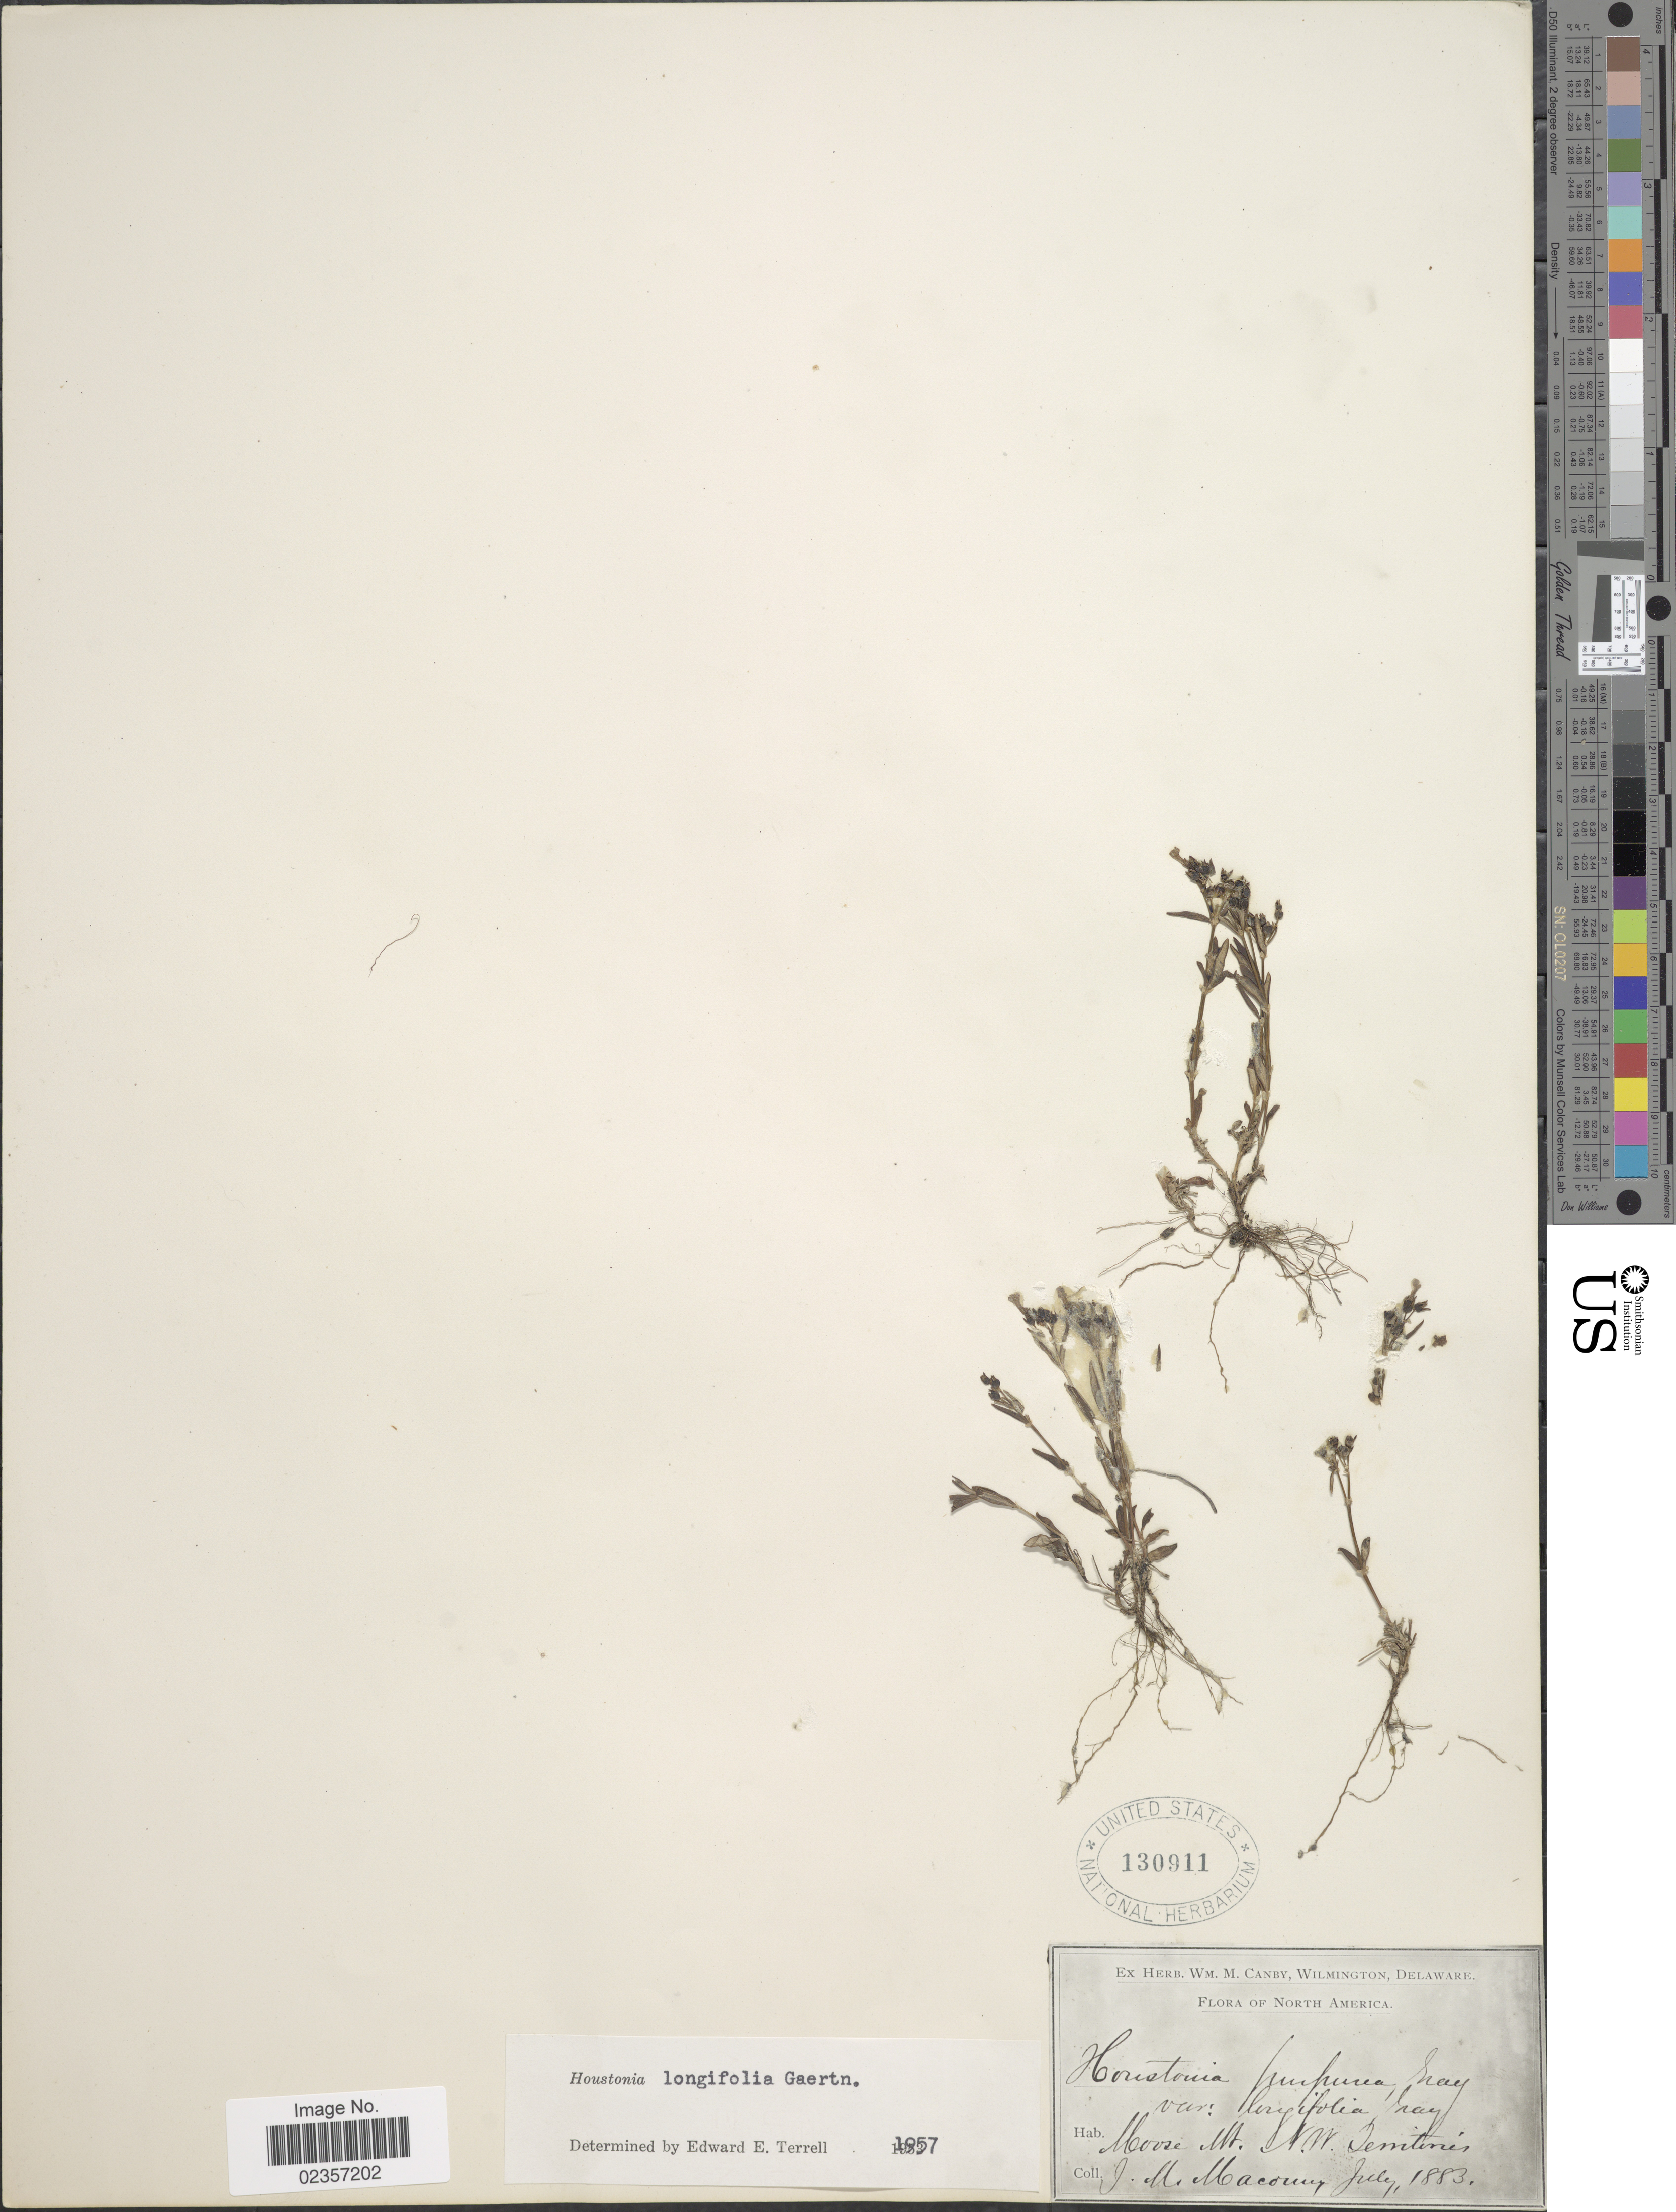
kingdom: Plantae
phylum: Tracheophyta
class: Magnoliopsida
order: Gentianales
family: Rubiaceae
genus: Houstonia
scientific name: Houstonia longifolia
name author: Gaertn.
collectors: J. M. Macoun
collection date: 1883-07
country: Canada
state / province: Northwest Territories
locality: Moose Mt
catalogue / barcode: US 130911